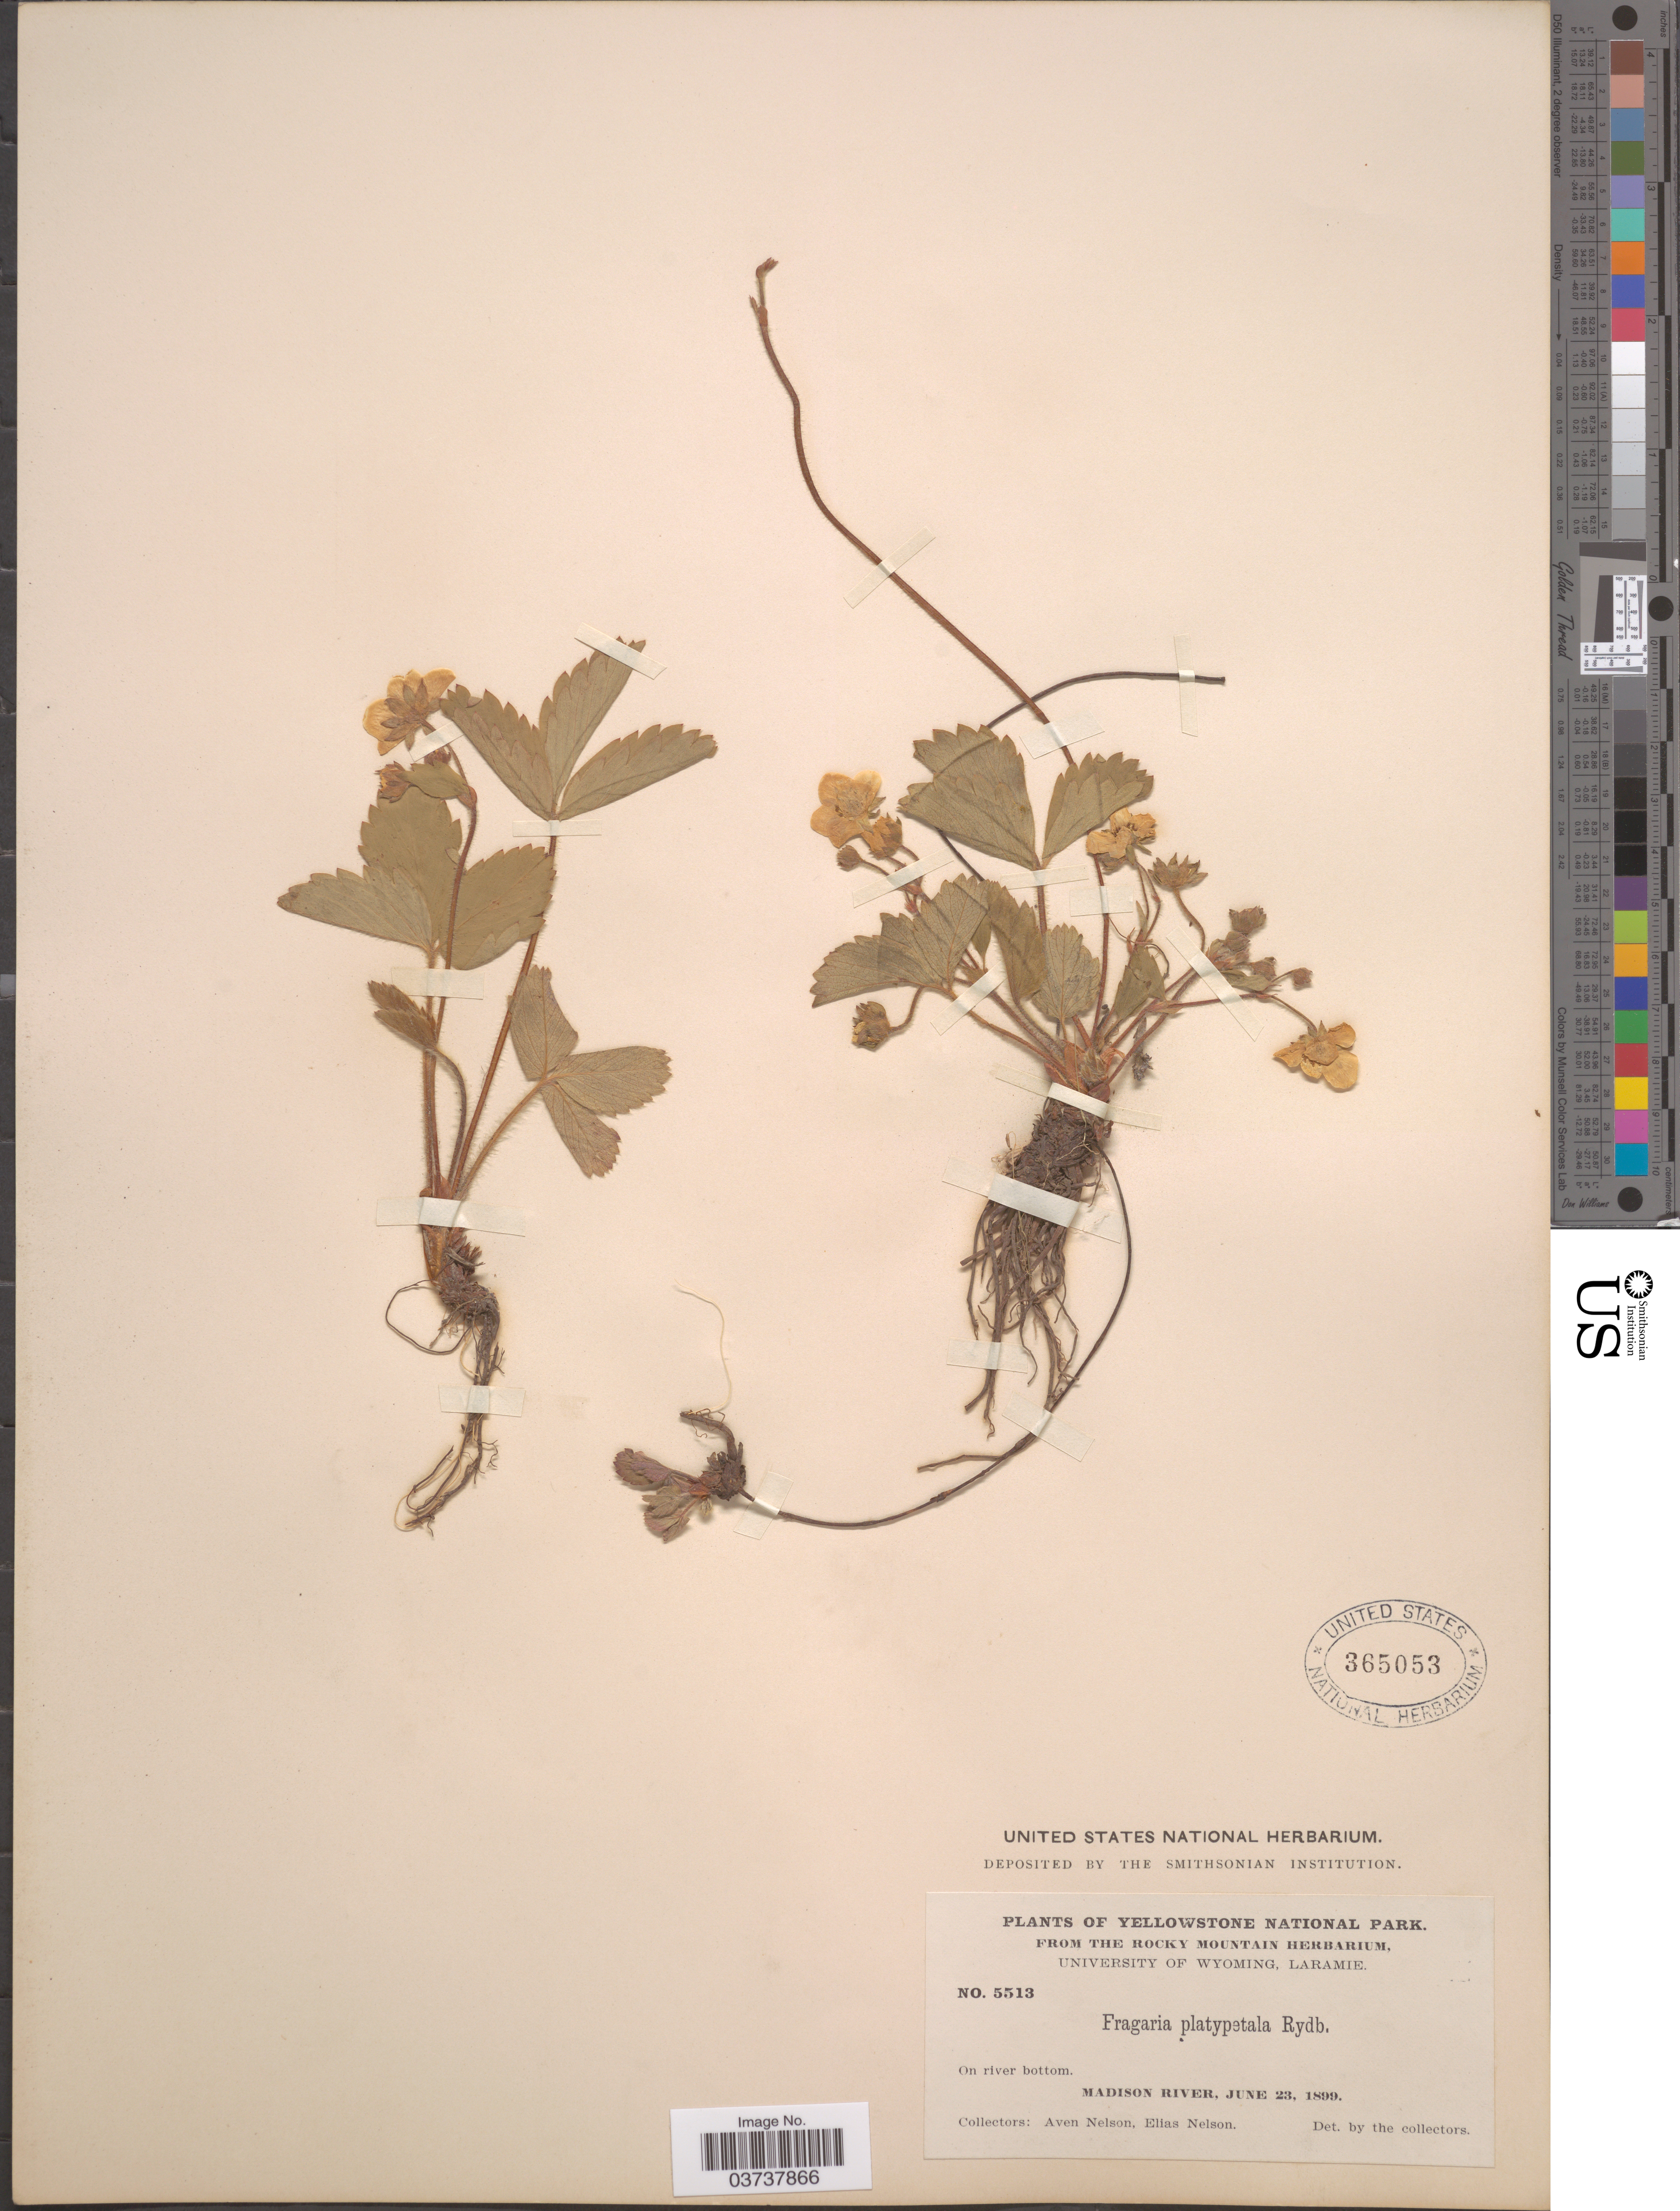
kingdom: Plantae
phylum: Tracheophyta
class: Magnoliopsida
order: Rosales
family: Rosaceae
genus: Fragaria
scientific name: Fragaria virginiana subsp. platypetala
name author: (Rydb.) Staudt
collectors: A. Nelson & E. Nelson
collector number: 5513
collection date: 1899-06-23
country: United States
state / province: Wyoming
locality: Yellowstone National Park. Madison River.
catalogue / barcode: US 365053